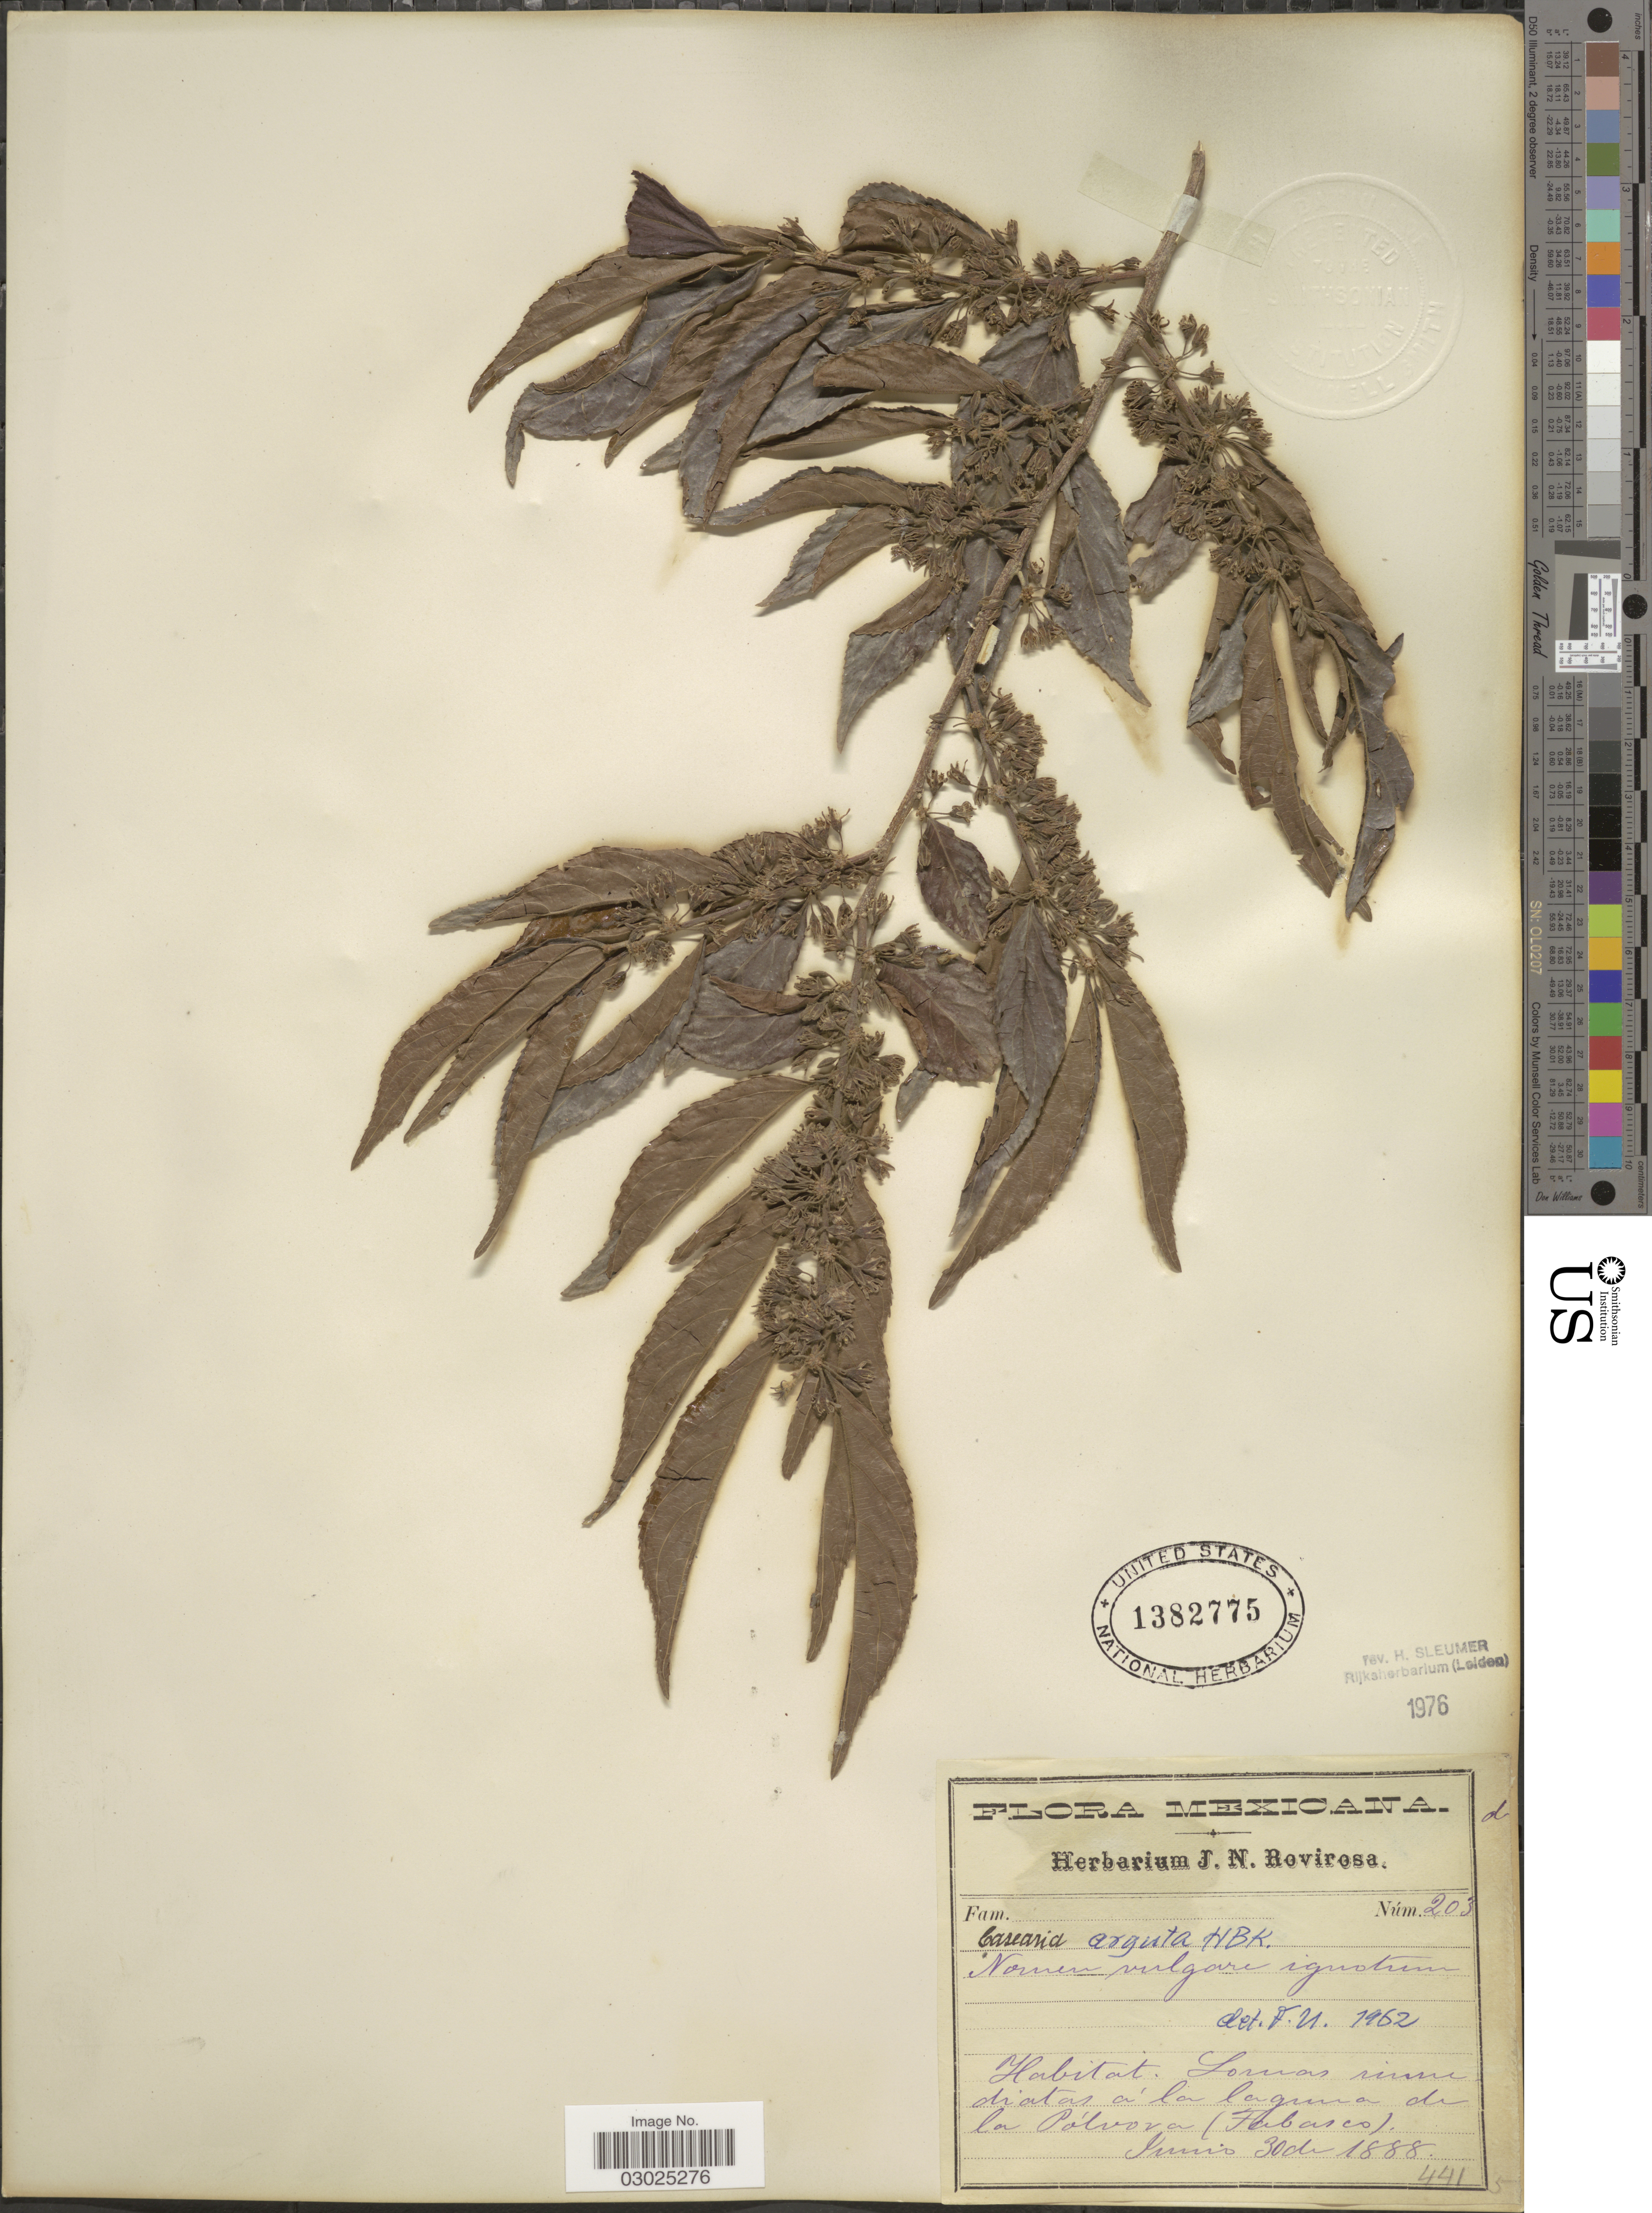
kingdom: Plantae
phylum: Tracheophyta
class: Magnoliopsida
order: Malpighiales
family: Salicaceae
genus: Casearia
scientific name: Casearia arguta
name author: Kunth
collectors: ex herb. J. N. Rovirosa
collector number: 203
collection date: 1888-06-30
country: Mexico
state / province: Tabasco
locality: Lomas inmediatas á la laguna de la Pólvora.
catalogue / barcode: US 1382775